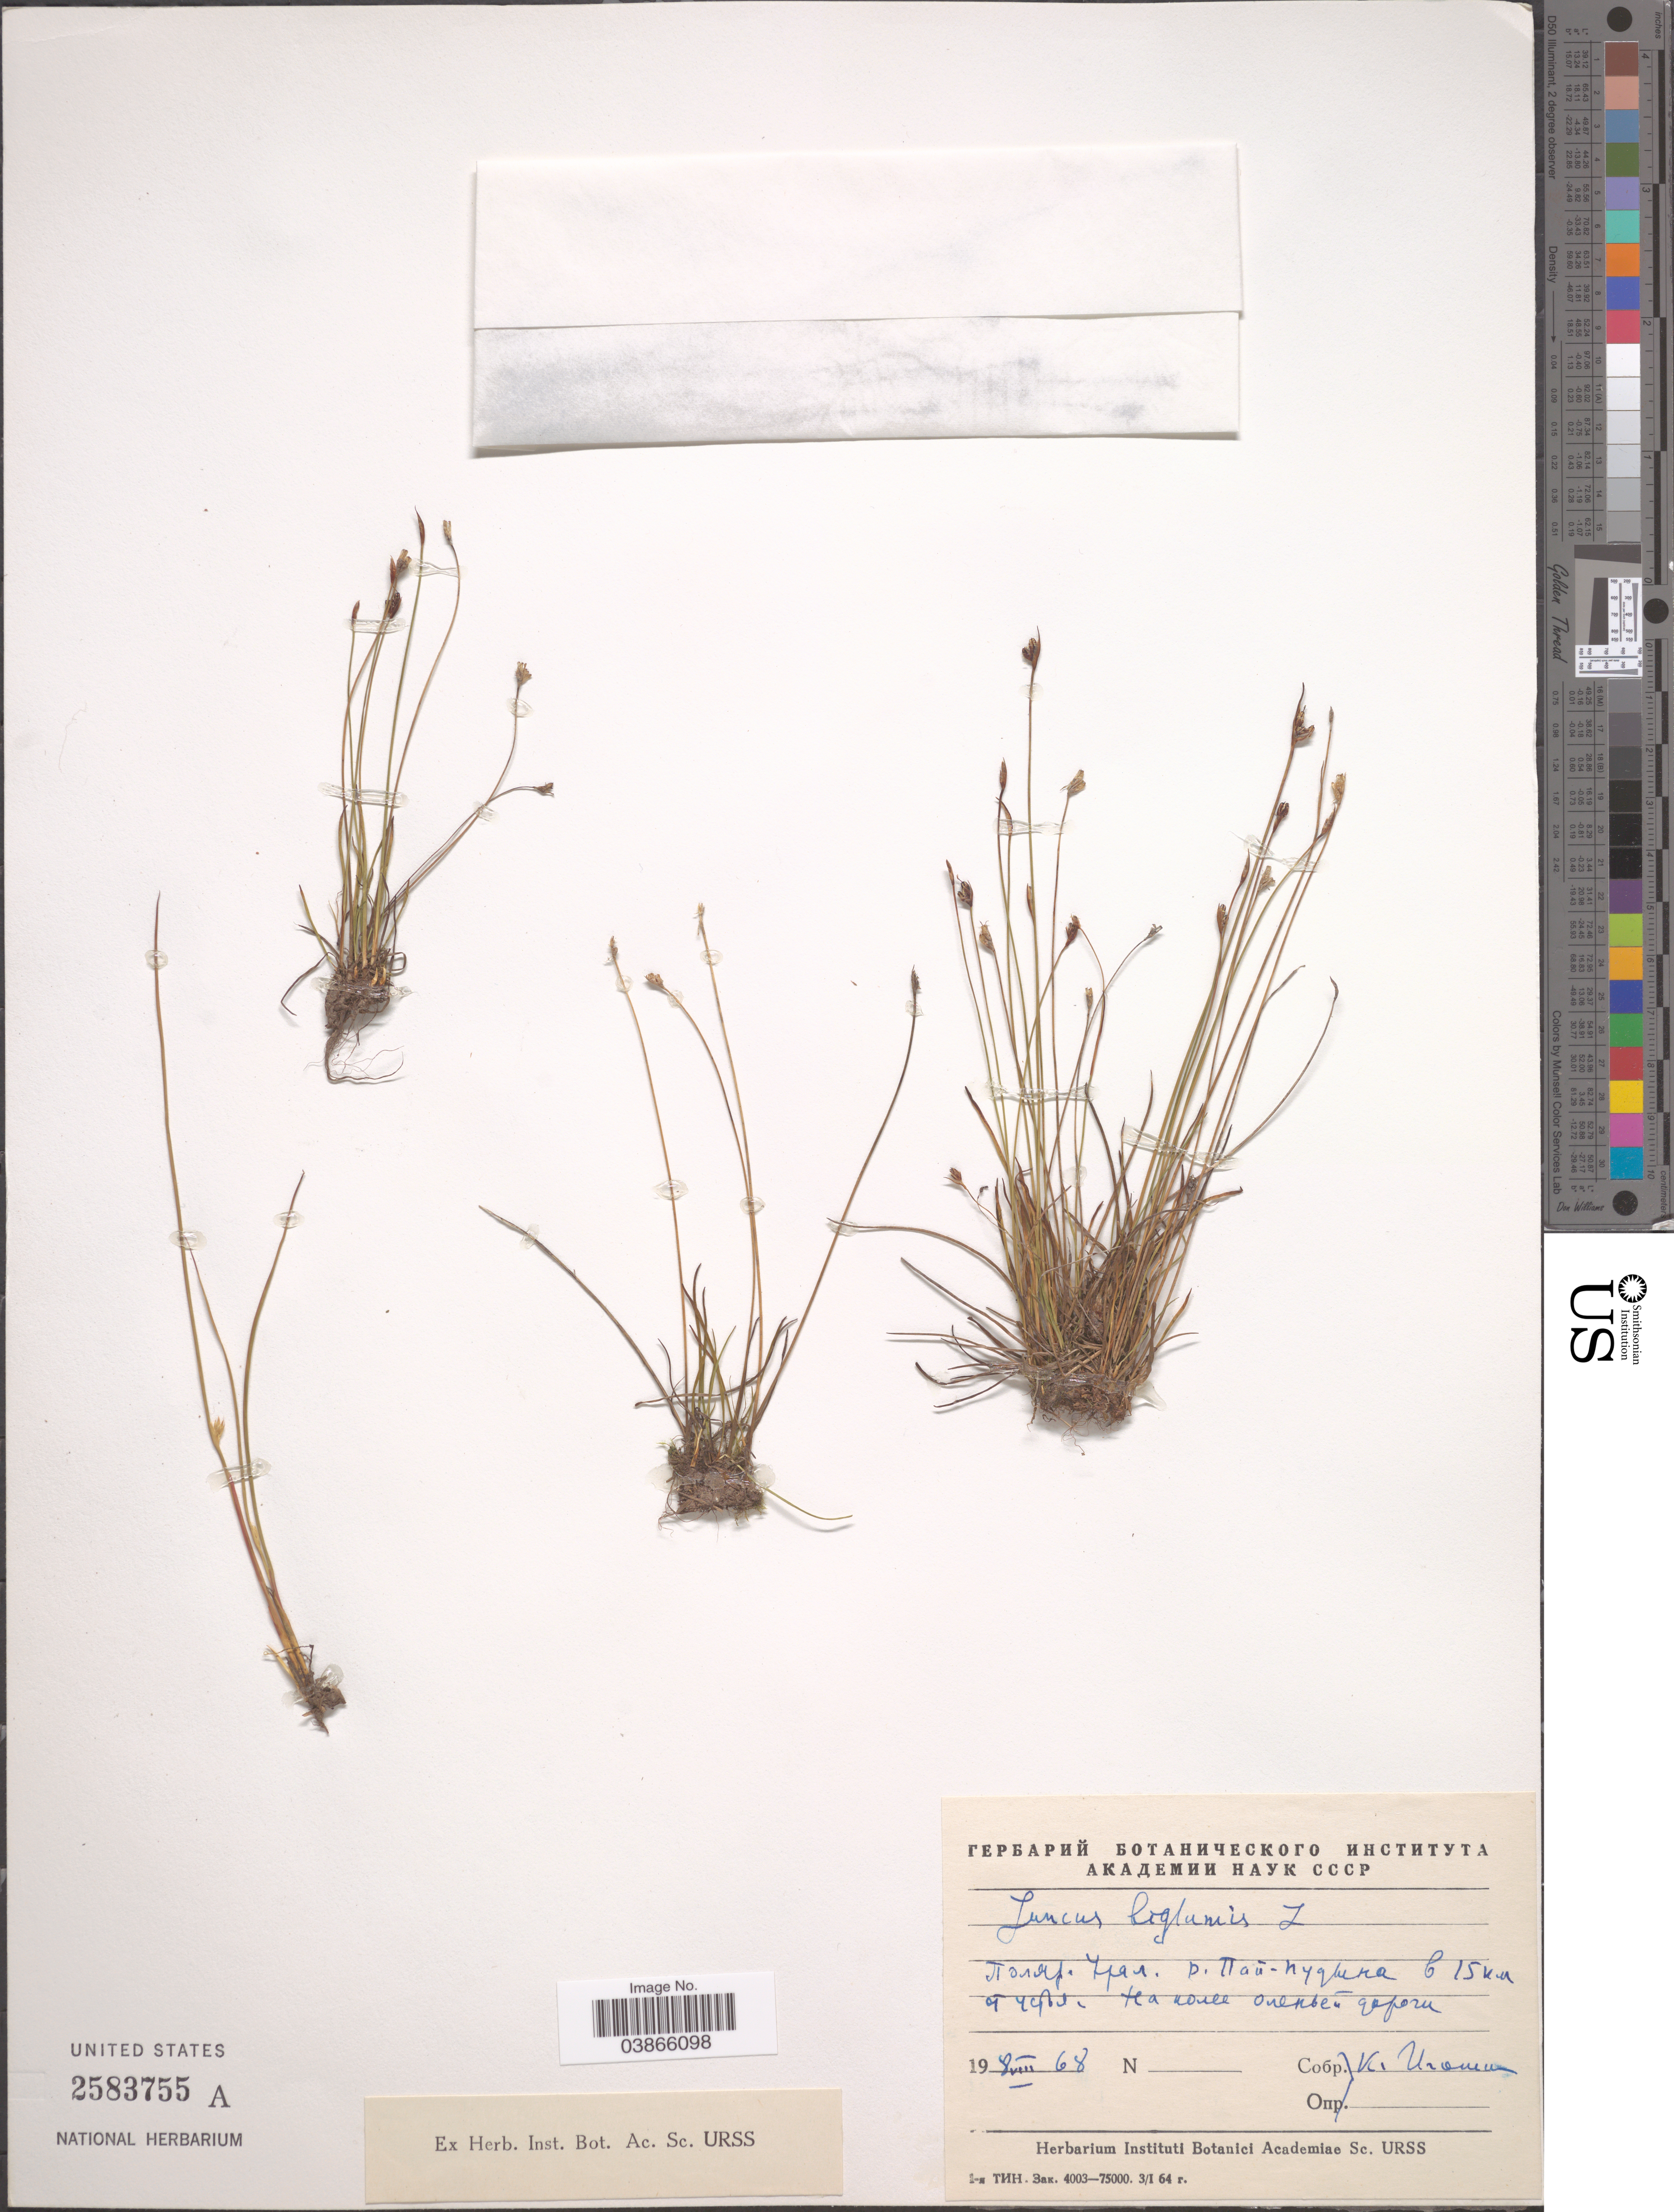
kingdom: Plantae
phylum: Tracheophyta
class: Liliopsida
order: Poales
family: Juncaceae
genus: Juncus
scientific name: Juncus biglumis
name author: L.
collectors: K. Igoshina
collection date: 1968-08-08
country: Russian Federation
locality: Polar Ural, 15 km from estuary of river Paipudina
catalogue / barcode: US 2583755A